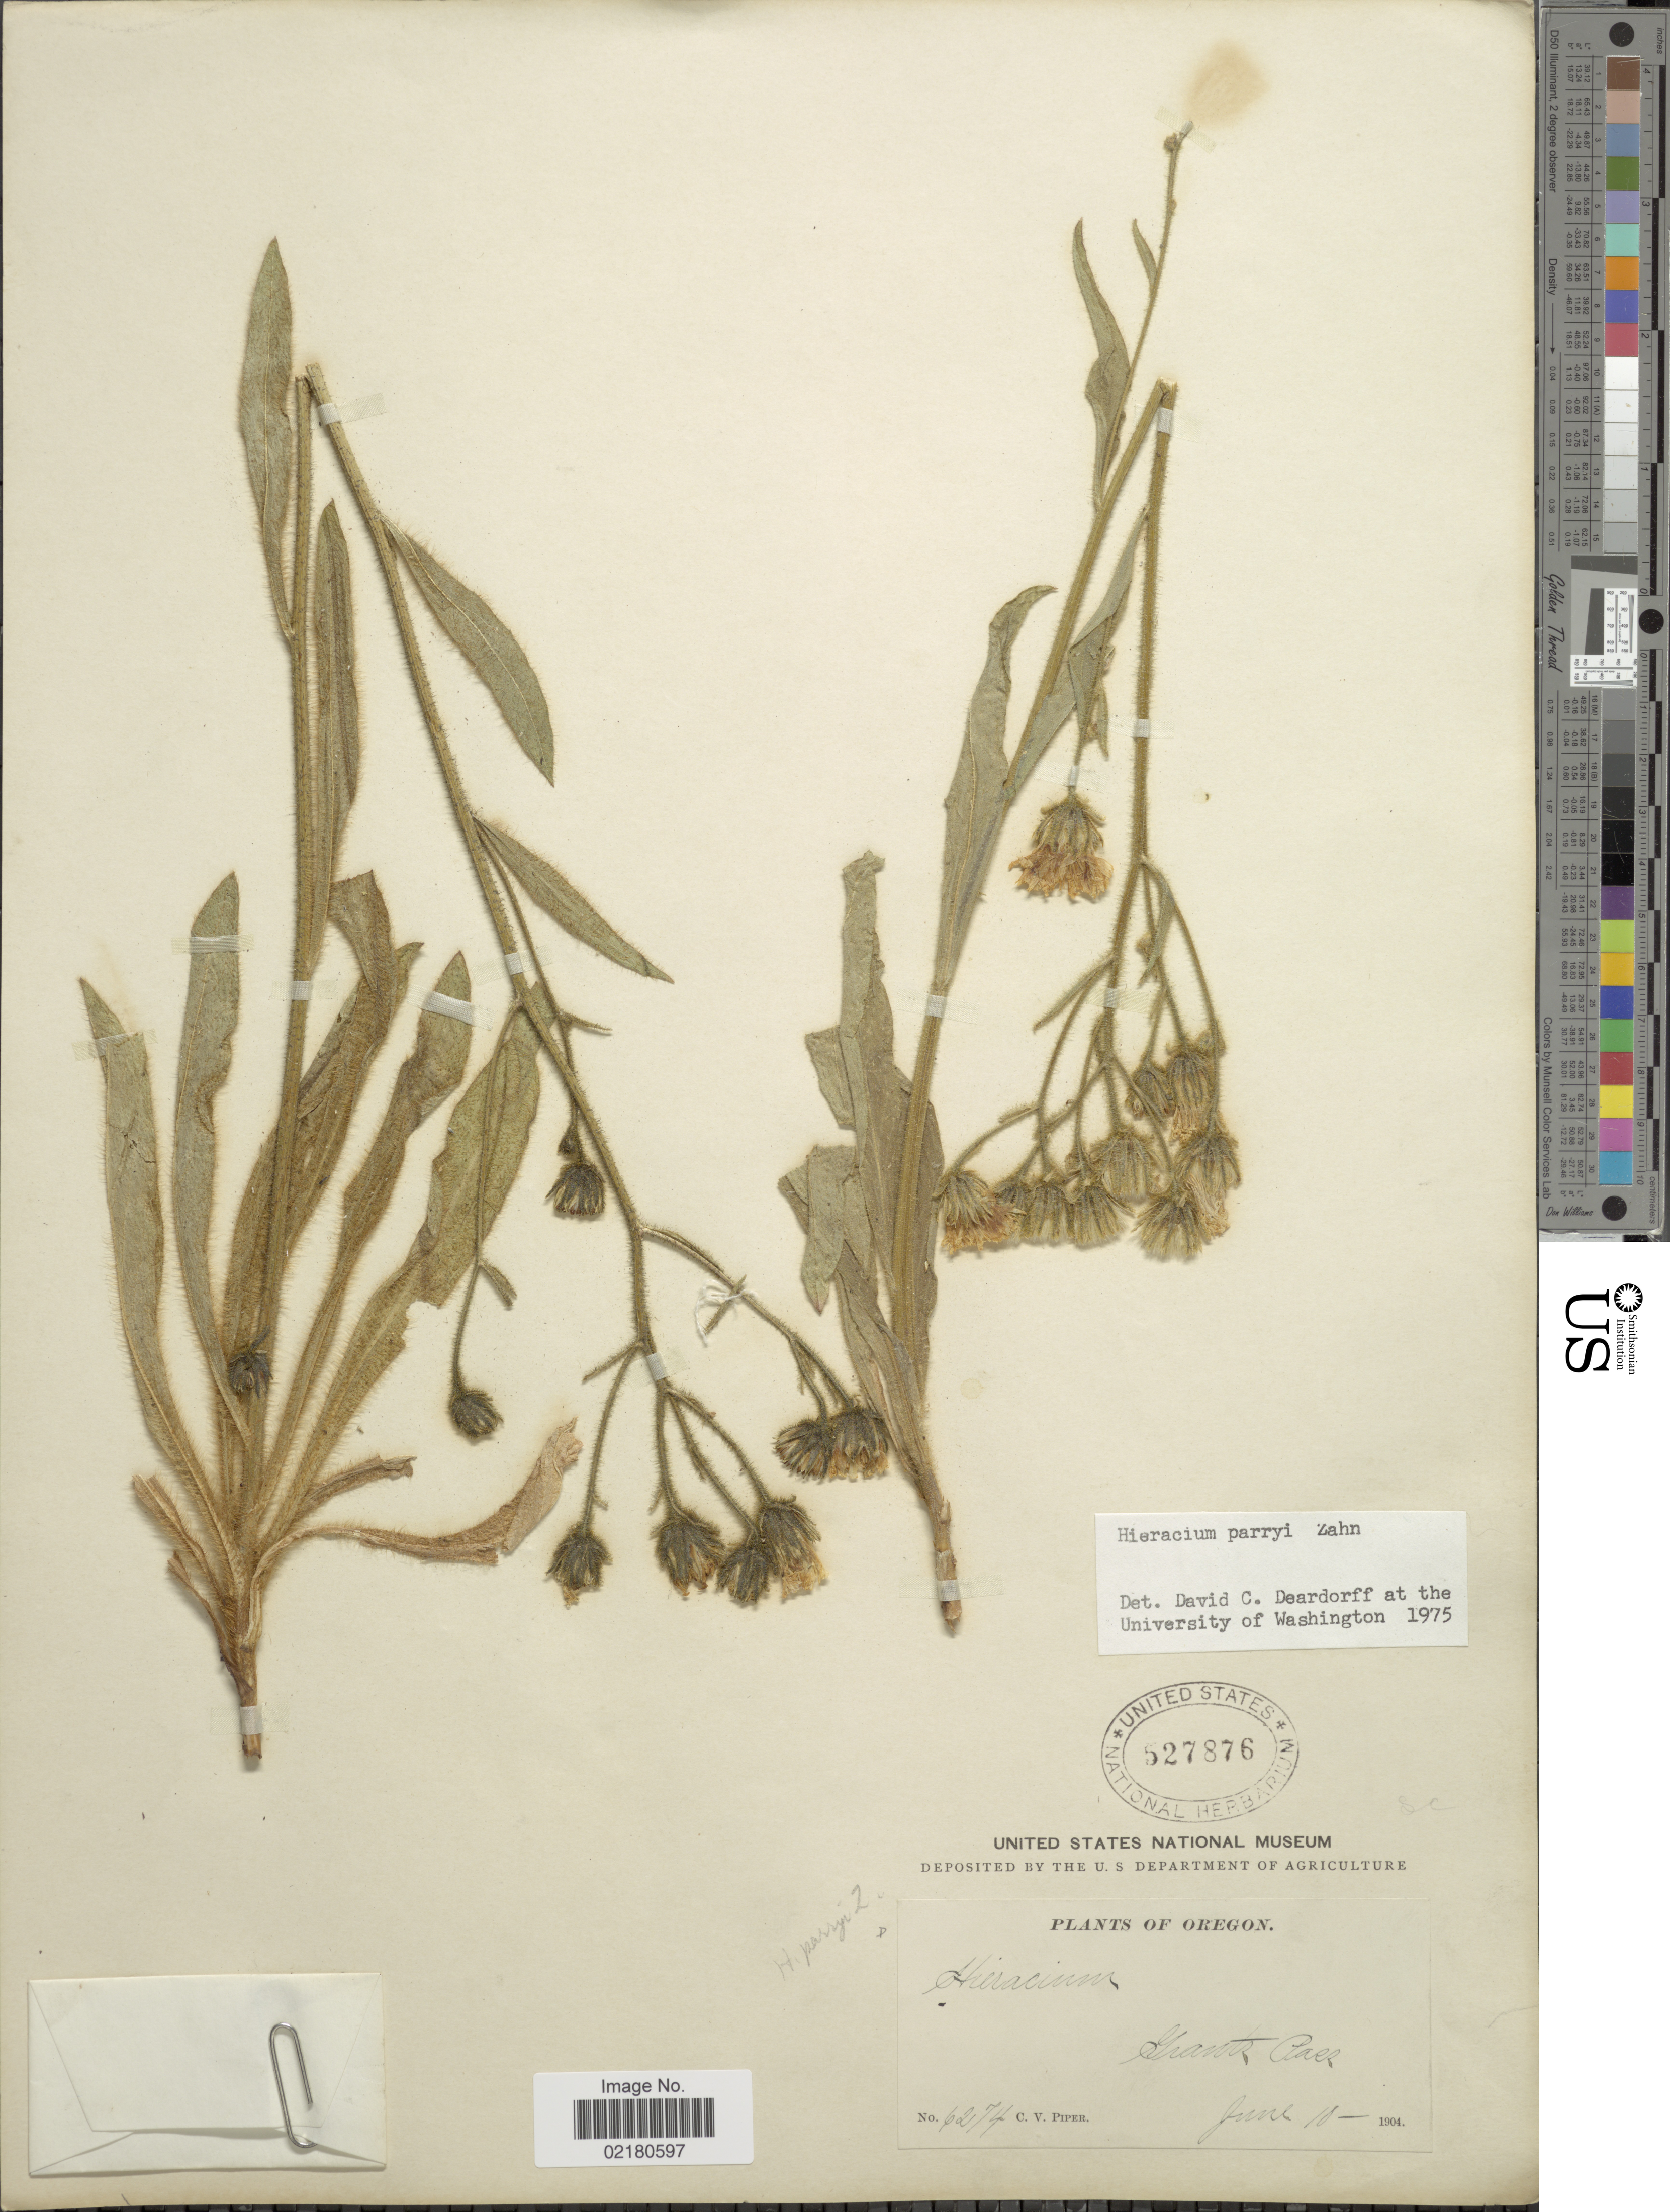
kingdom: Plantae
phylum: Tracheophyta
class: Magnoliopsida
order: Asterales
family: Asteraceae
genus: Hieracium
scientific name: Hieracium parryi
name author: Zahn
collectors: C. V. Piper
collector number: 6274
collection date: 1904-06-10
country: United States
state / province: Oregon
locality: Grants Pass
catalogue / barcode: US 527876